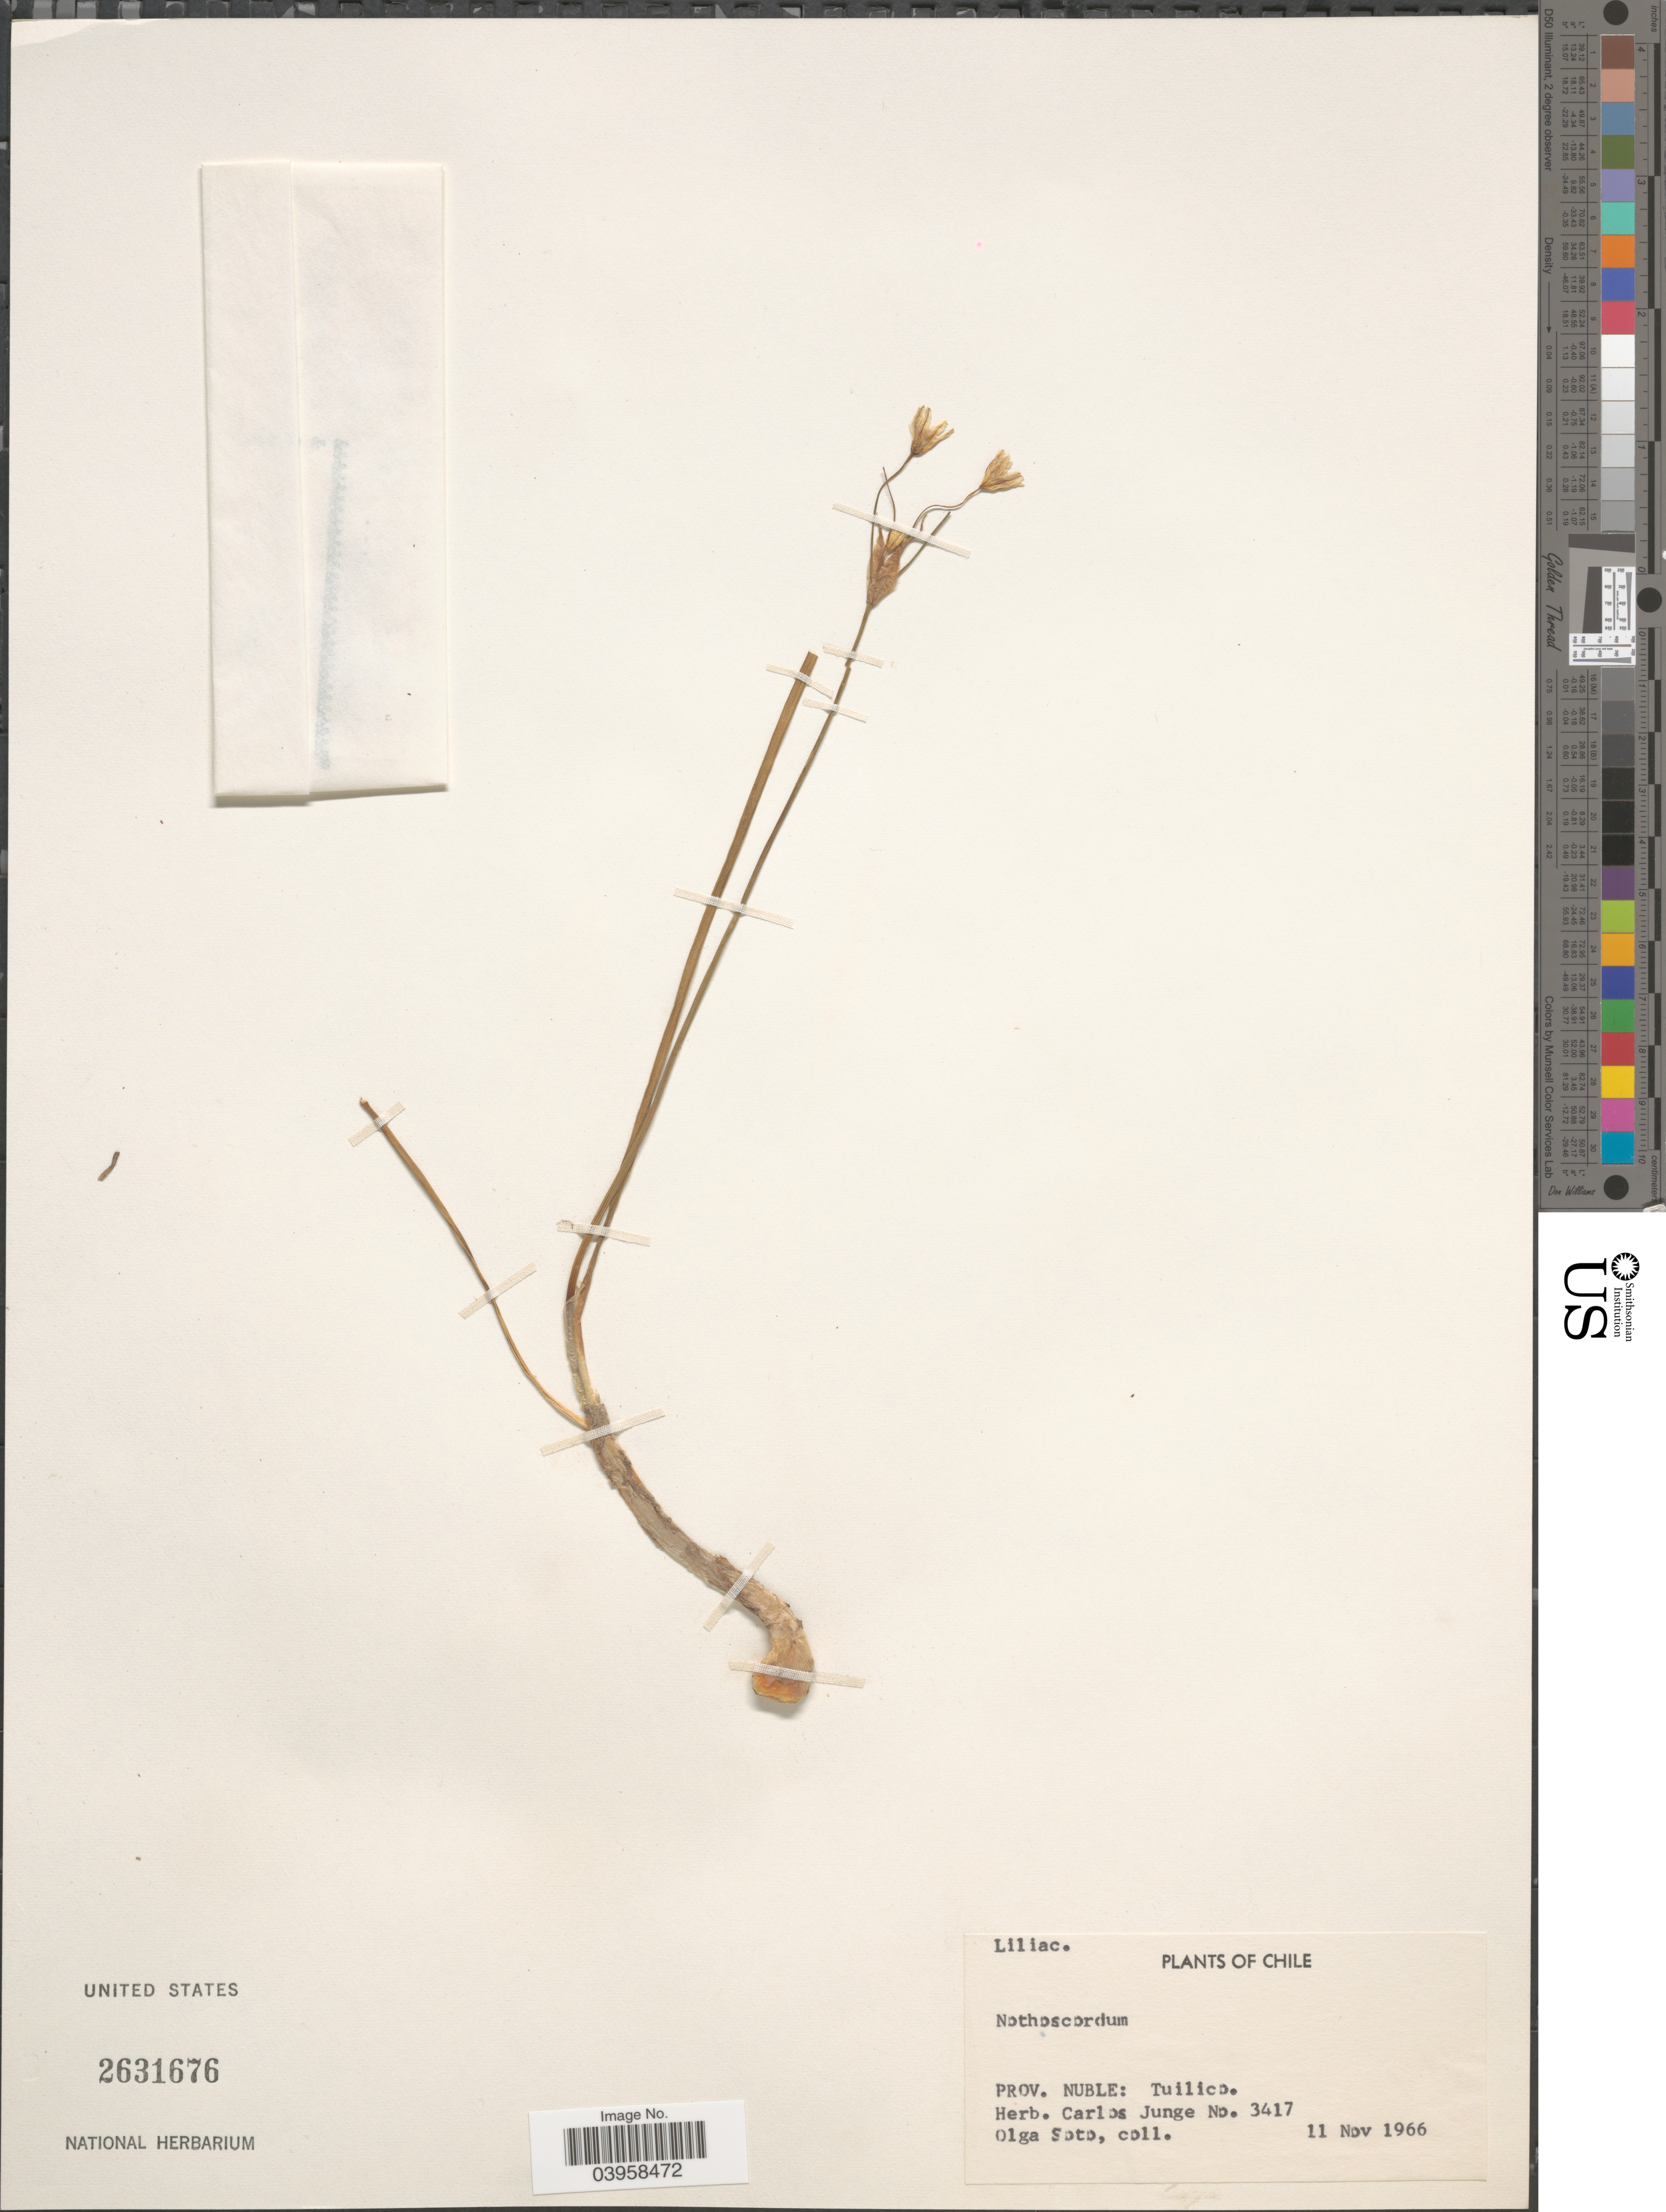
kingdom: Plantae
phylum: Tracheophyta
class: Liliopsida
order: Asparagales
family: Amaryllidaceae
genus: Nothoscordum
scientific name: Nothoscordum sp.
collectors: O. Soto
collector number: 3417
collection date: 1966-11-11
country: Chile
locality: Prov. Nuble: Tuilico.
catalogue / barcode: US 2631676